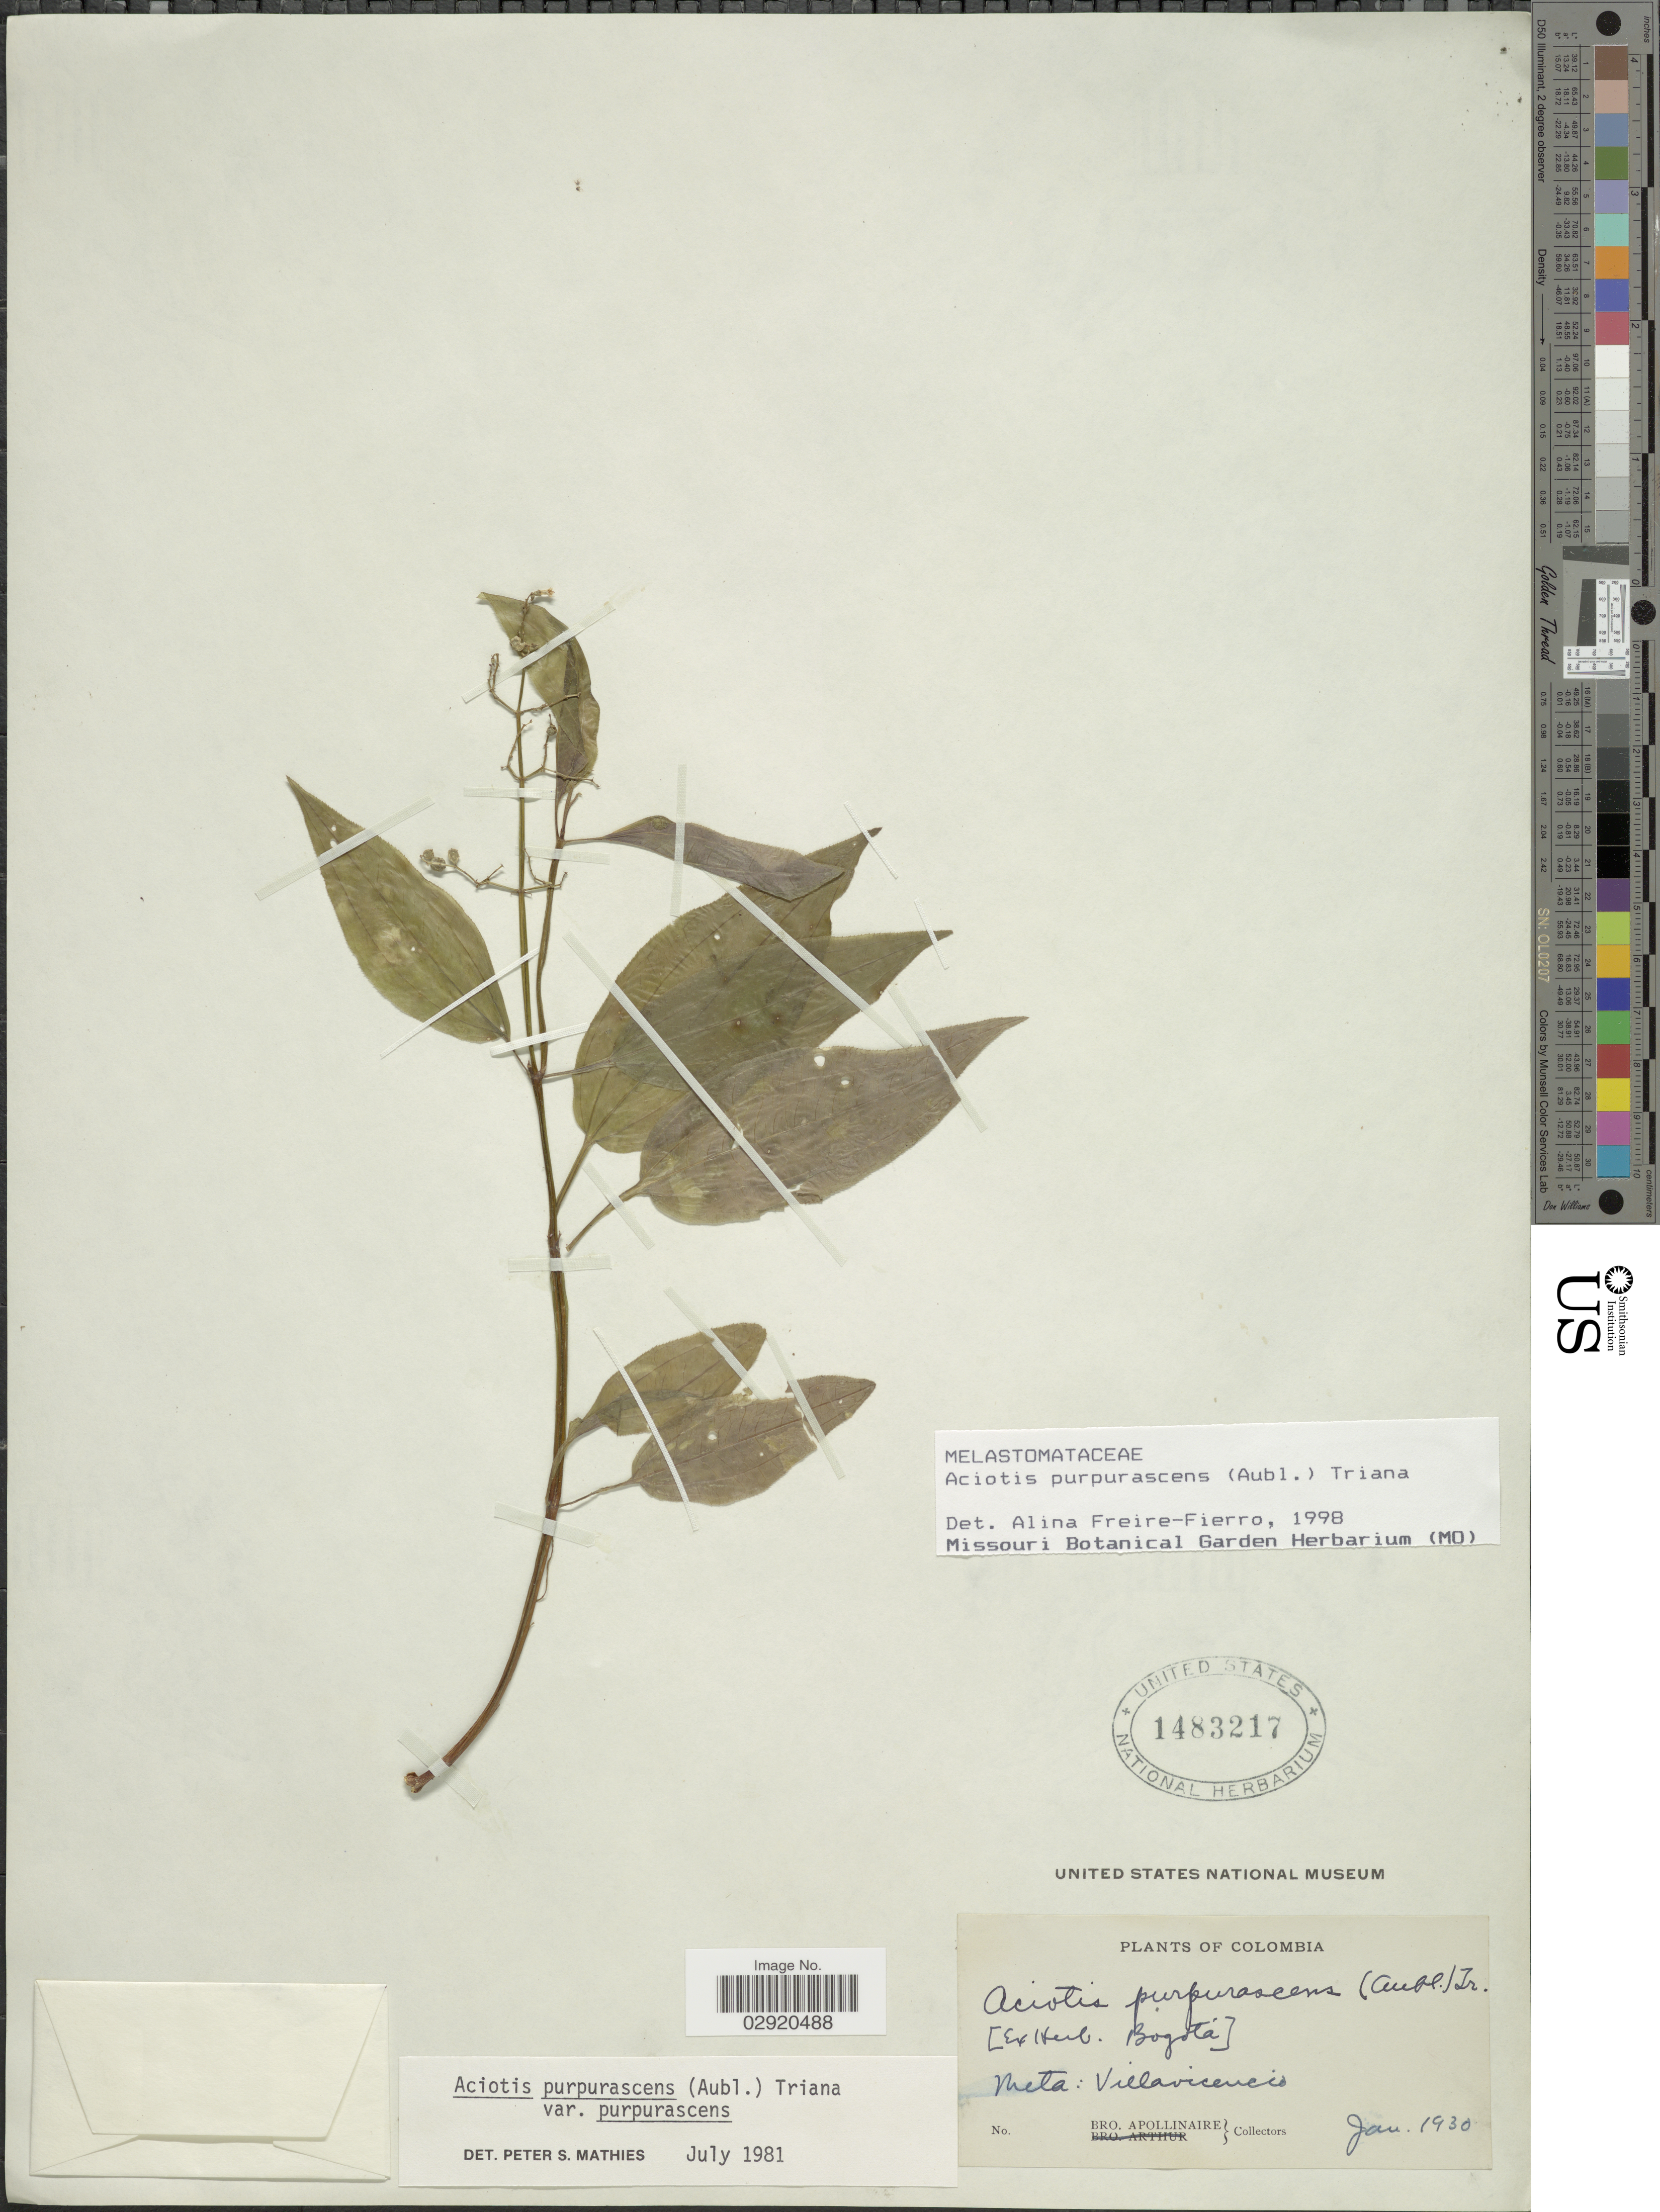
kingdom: Plantae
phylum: Tracheophyta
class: Magnoliopsida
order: Myrtales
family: Melastomataceae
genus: Aciotis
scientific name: Aciotis purpurascens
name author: (Aubl.) Triana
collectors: Bro. Apollinaire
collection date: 1930-01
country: Colombia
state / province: Meta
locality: Villavicencio.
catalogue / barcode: US 1483217